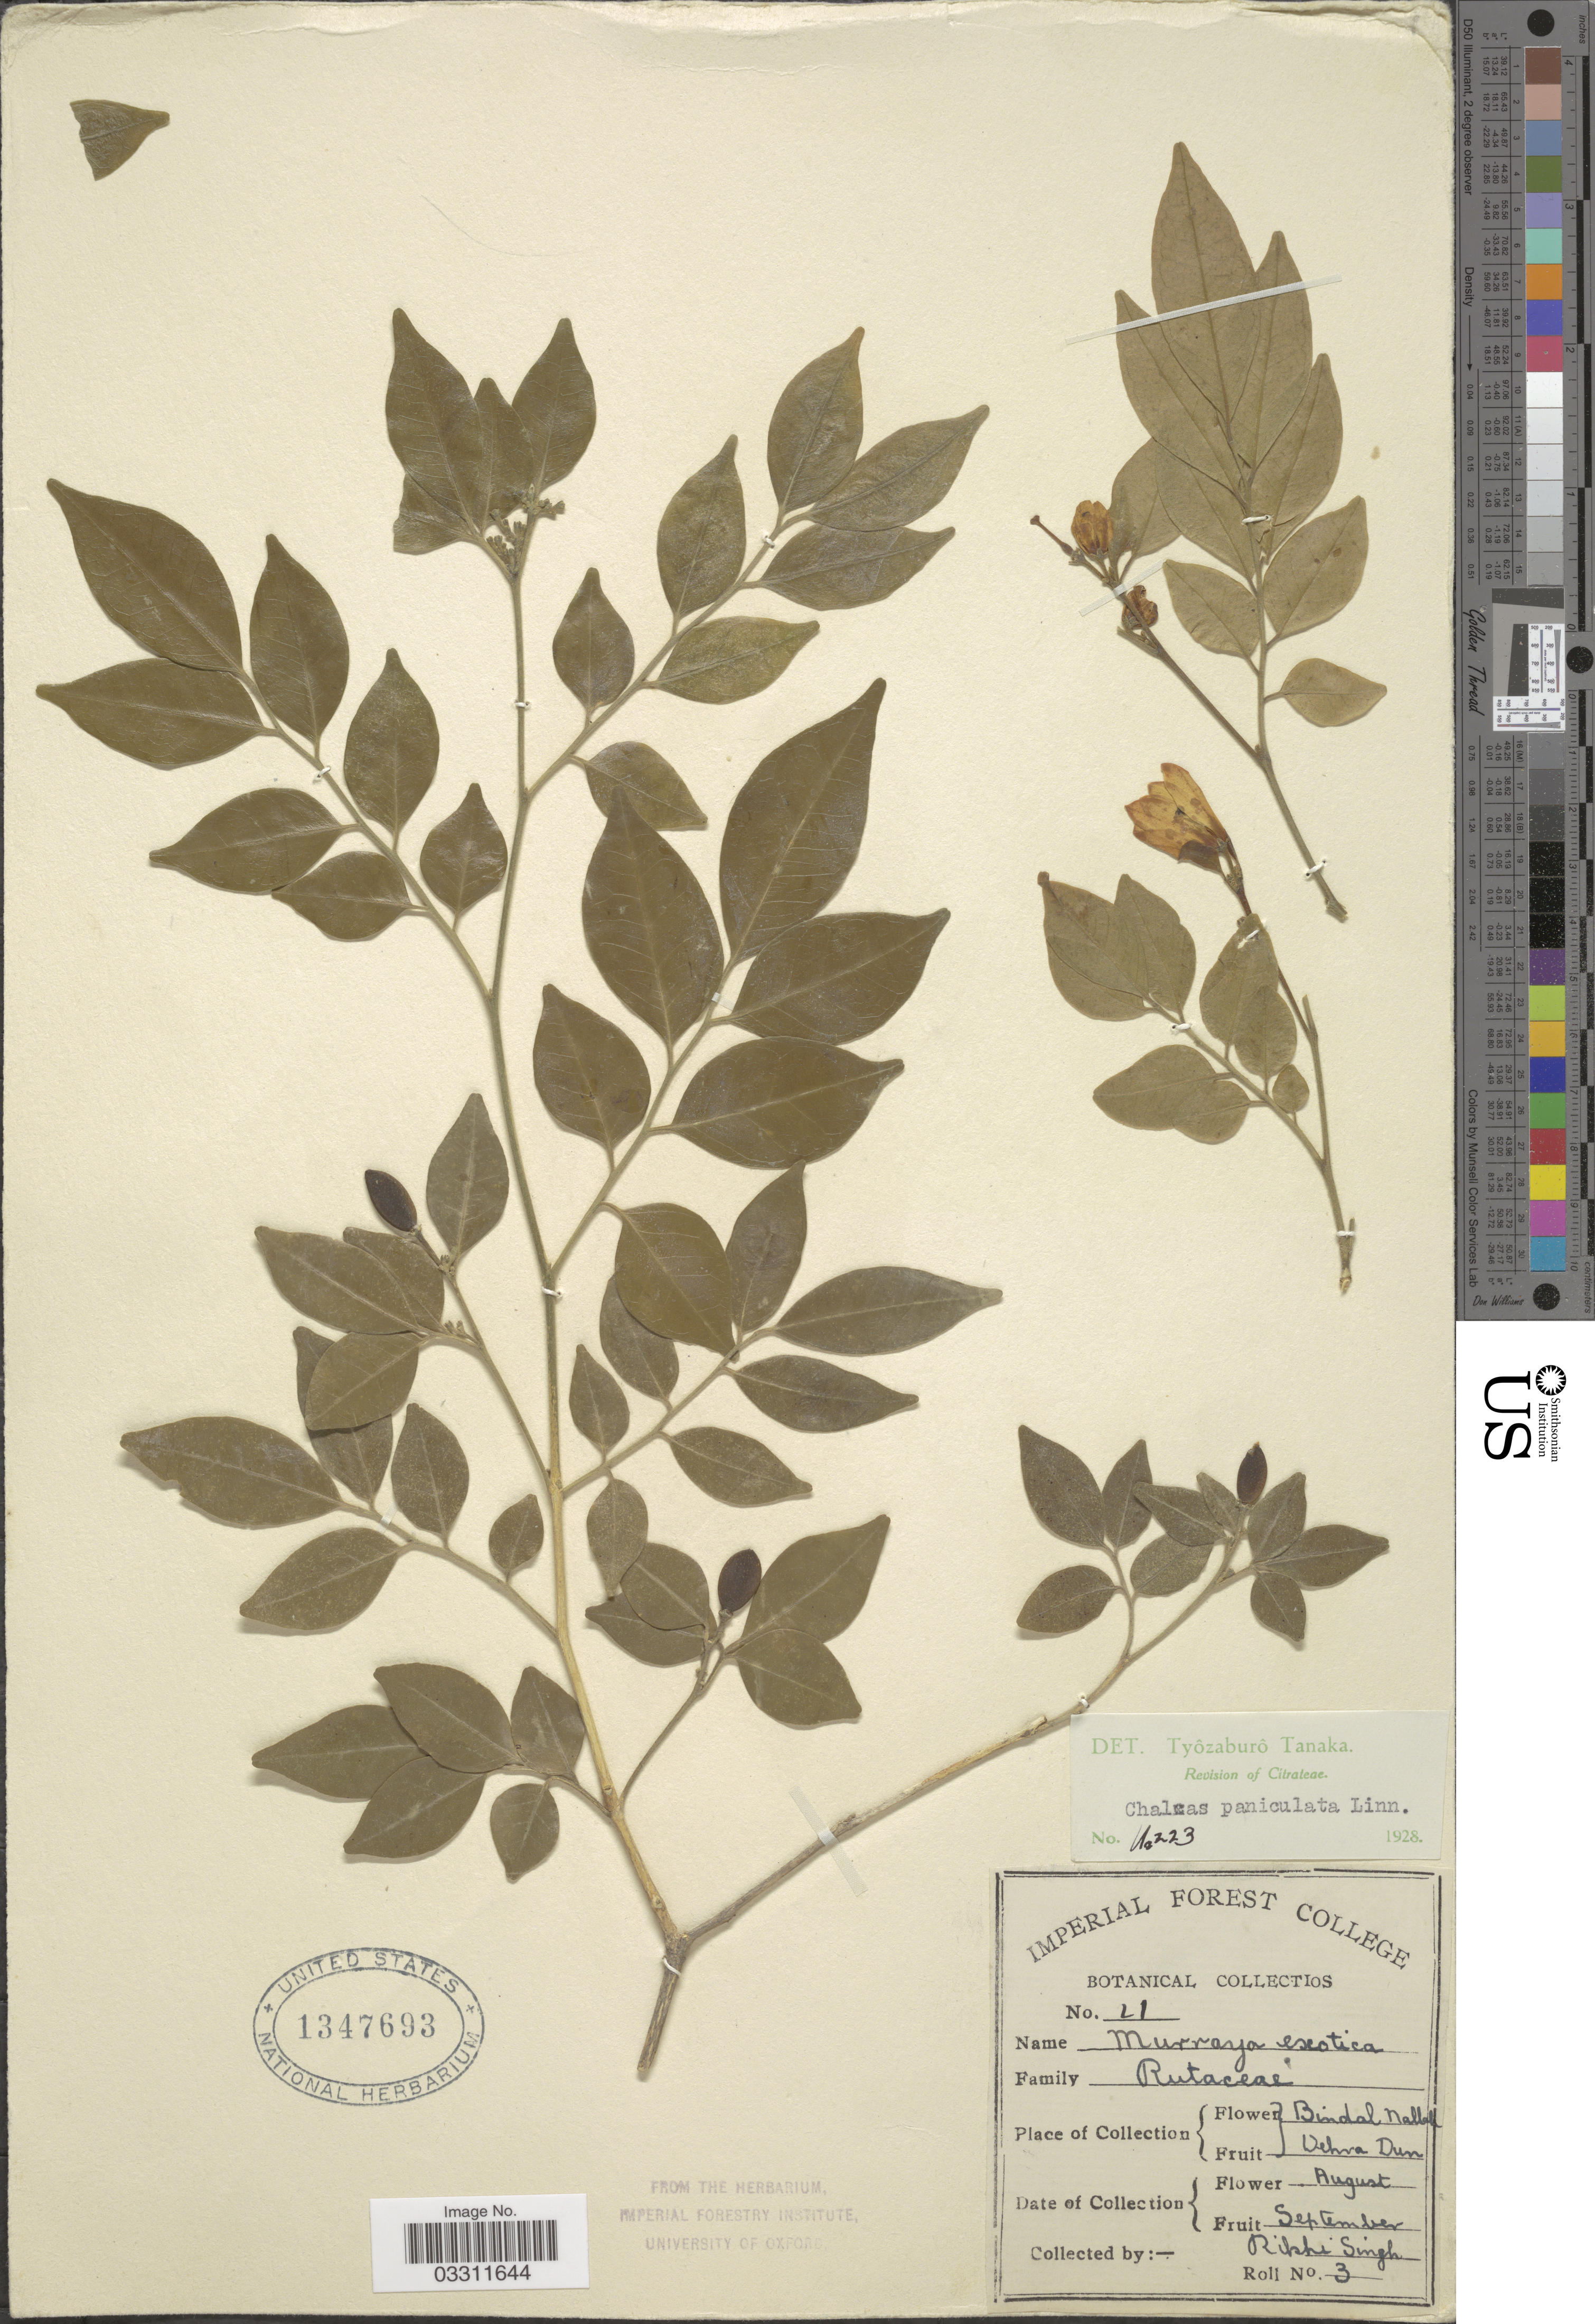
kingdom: Plantae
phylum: Tracheophyta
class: Magnoliopsida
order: Sapindales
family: Rutaceae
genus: Murraya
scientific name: Murraya paniculata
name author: (L.) Jack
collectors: R. Singh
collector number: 21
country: India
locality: Bindal Nallal. Dehra Dun.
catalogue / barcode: US 1347693